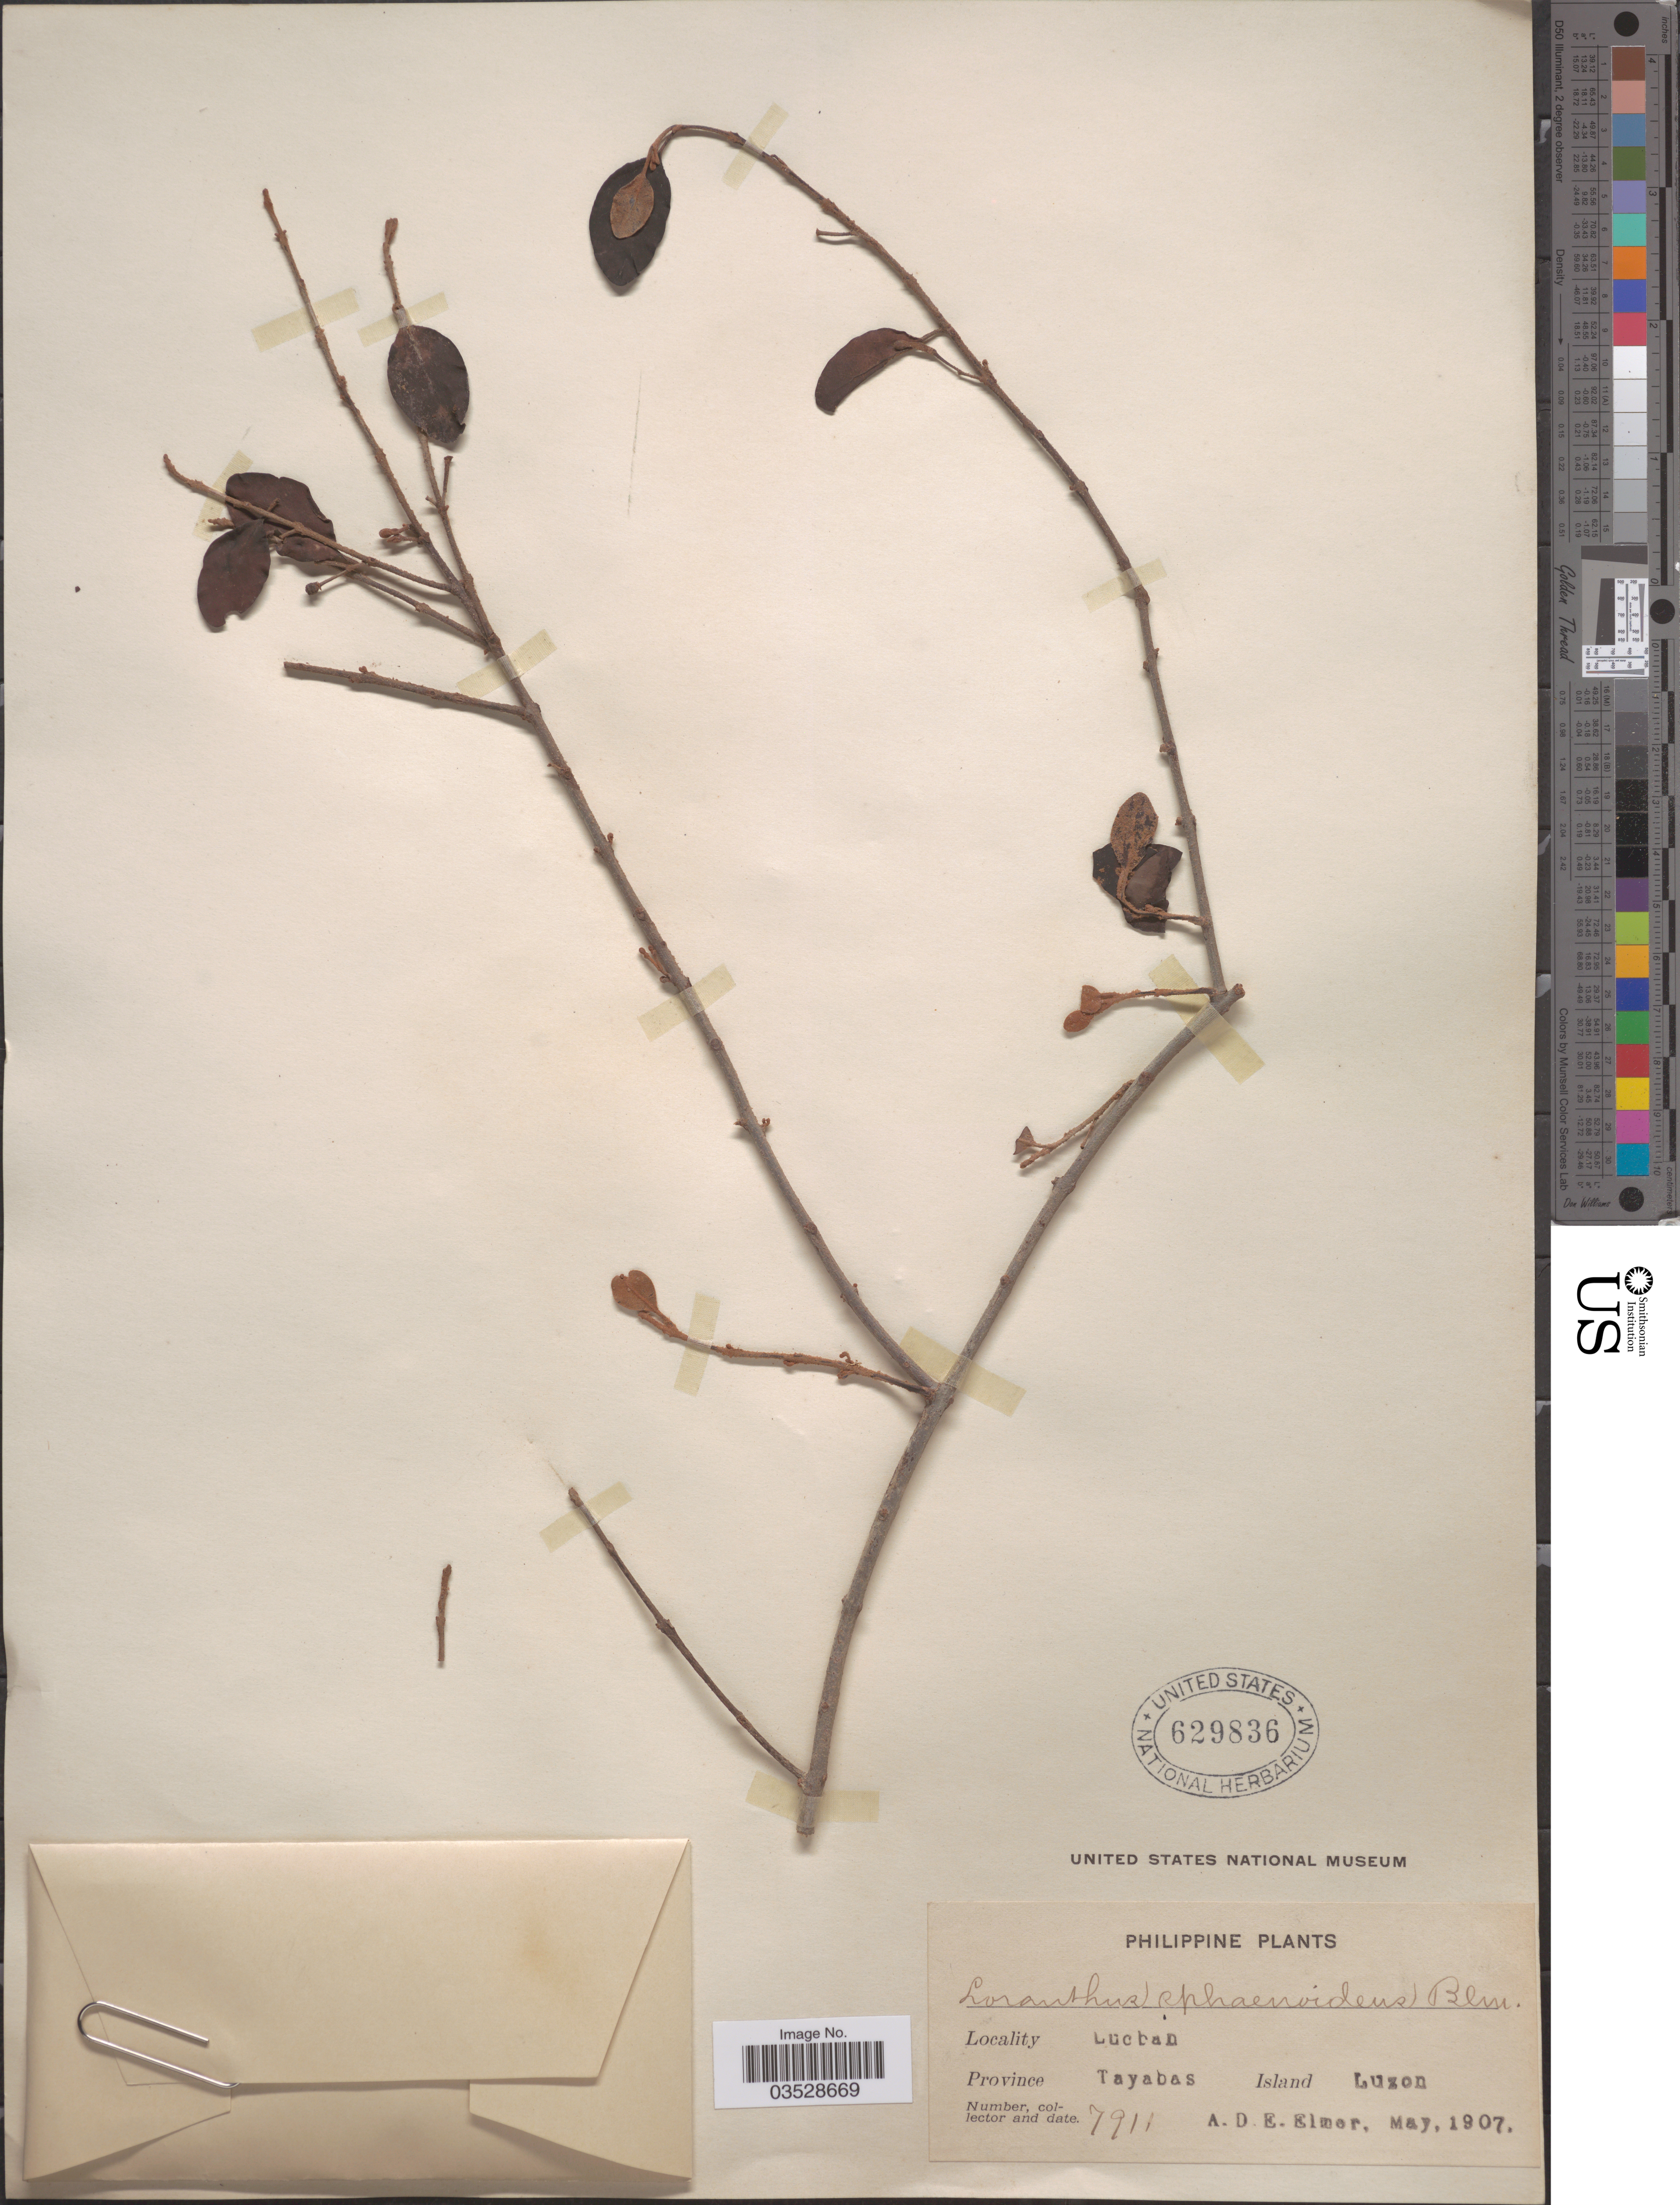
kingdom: Plantae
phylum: Tracheophyta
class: Magnoliopsida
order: Santalales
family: Loranthaceae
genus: Loranthus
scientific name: Loranthus sphenoideus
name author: Blume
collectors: A. D. E. Elmer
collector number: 7911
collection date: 1907-05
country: Philippines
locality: Lucban. Province Tayabas. Island Luzon.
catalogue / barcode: US 629836